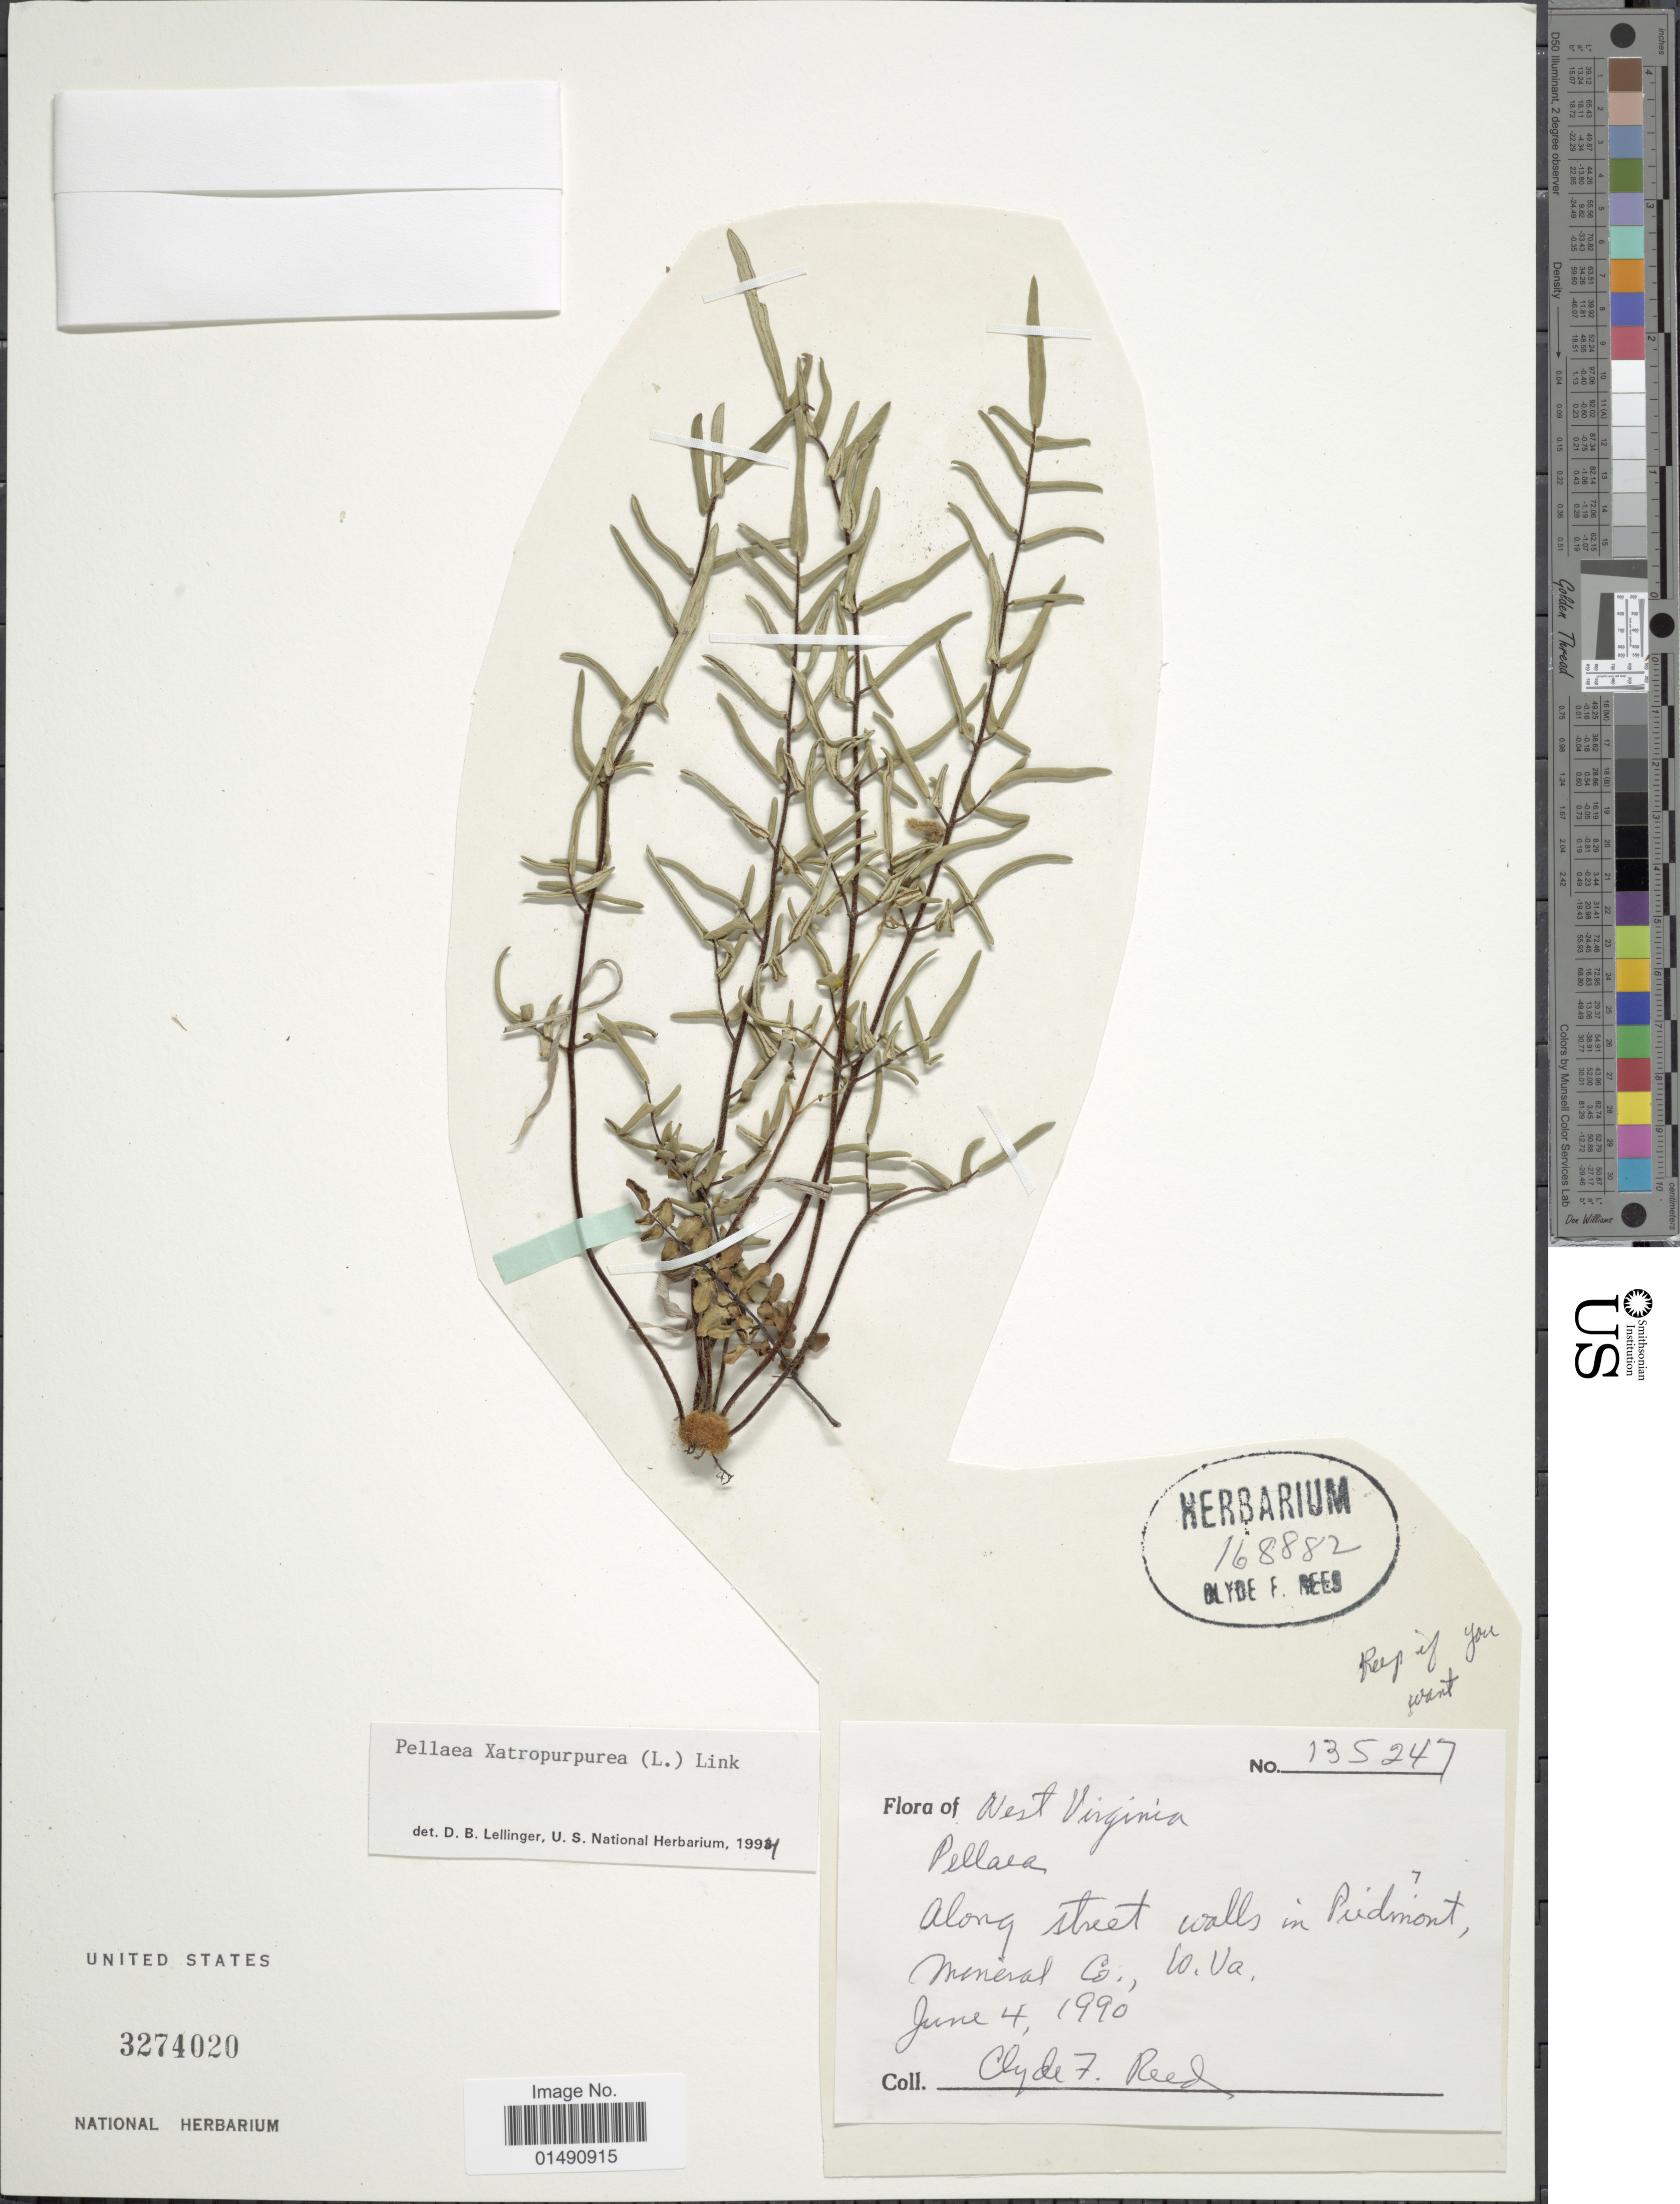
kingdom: Plantae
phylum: Tracheophyta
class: Polypodiopsida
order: Polypodiales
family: Pteridaceae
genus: Pellaea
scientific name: Pellaea atropurpurea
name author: (L.) Link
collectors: C. F. Reed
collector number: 135247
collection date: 1990-06-04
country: United States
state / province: West Virginia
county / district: Mineral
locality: Along street walls in Piedmont, Mineral Co., W. Va.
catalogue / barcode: US 168882